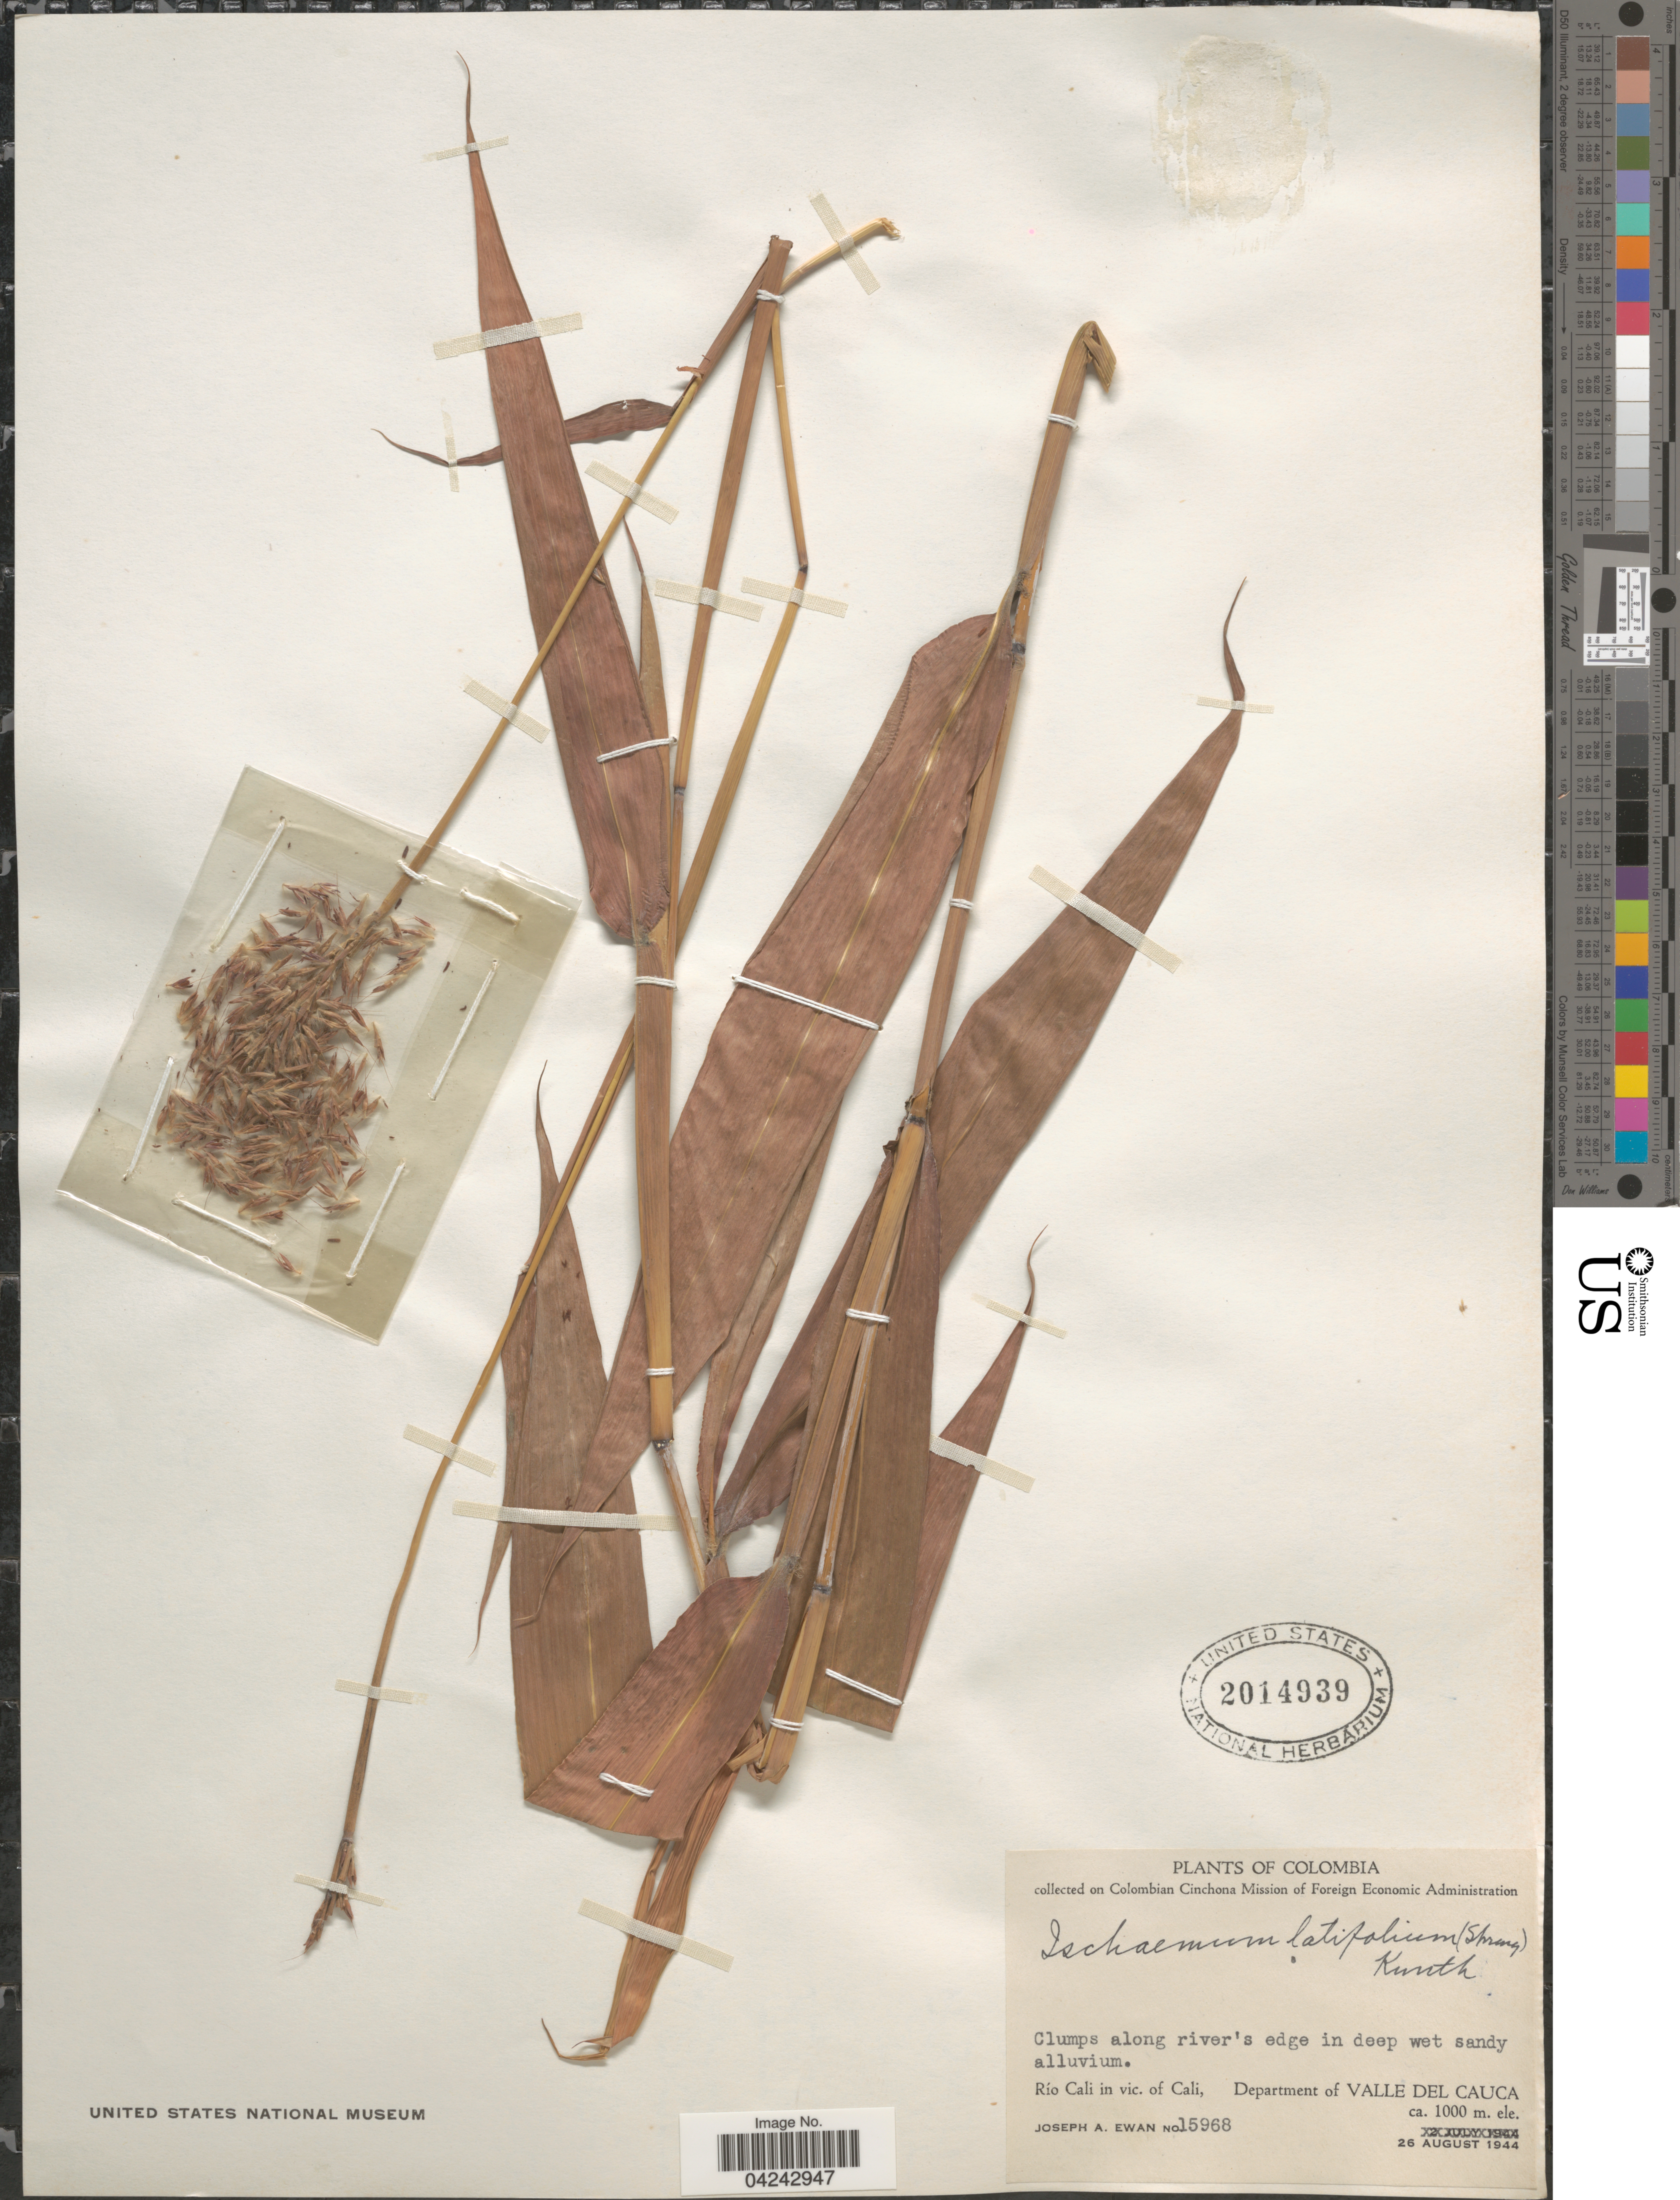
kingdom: Plantae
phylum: Tracheophyta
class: Liliopsida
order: Poales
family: Poaceae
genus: Ischaemum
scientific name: Ischaemum latifolium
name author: (Spreng.) Kunth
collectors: J. A. Ewan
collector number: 15968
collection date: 1944-08-26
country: Colombia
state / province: Valle del Cauca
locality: On Colombian Cinchona Mission of Foreign Economic Administration. Río Cali in vic. of Cali, Department of Valle del Cauca.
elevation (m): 1000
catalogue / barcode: US 2014939